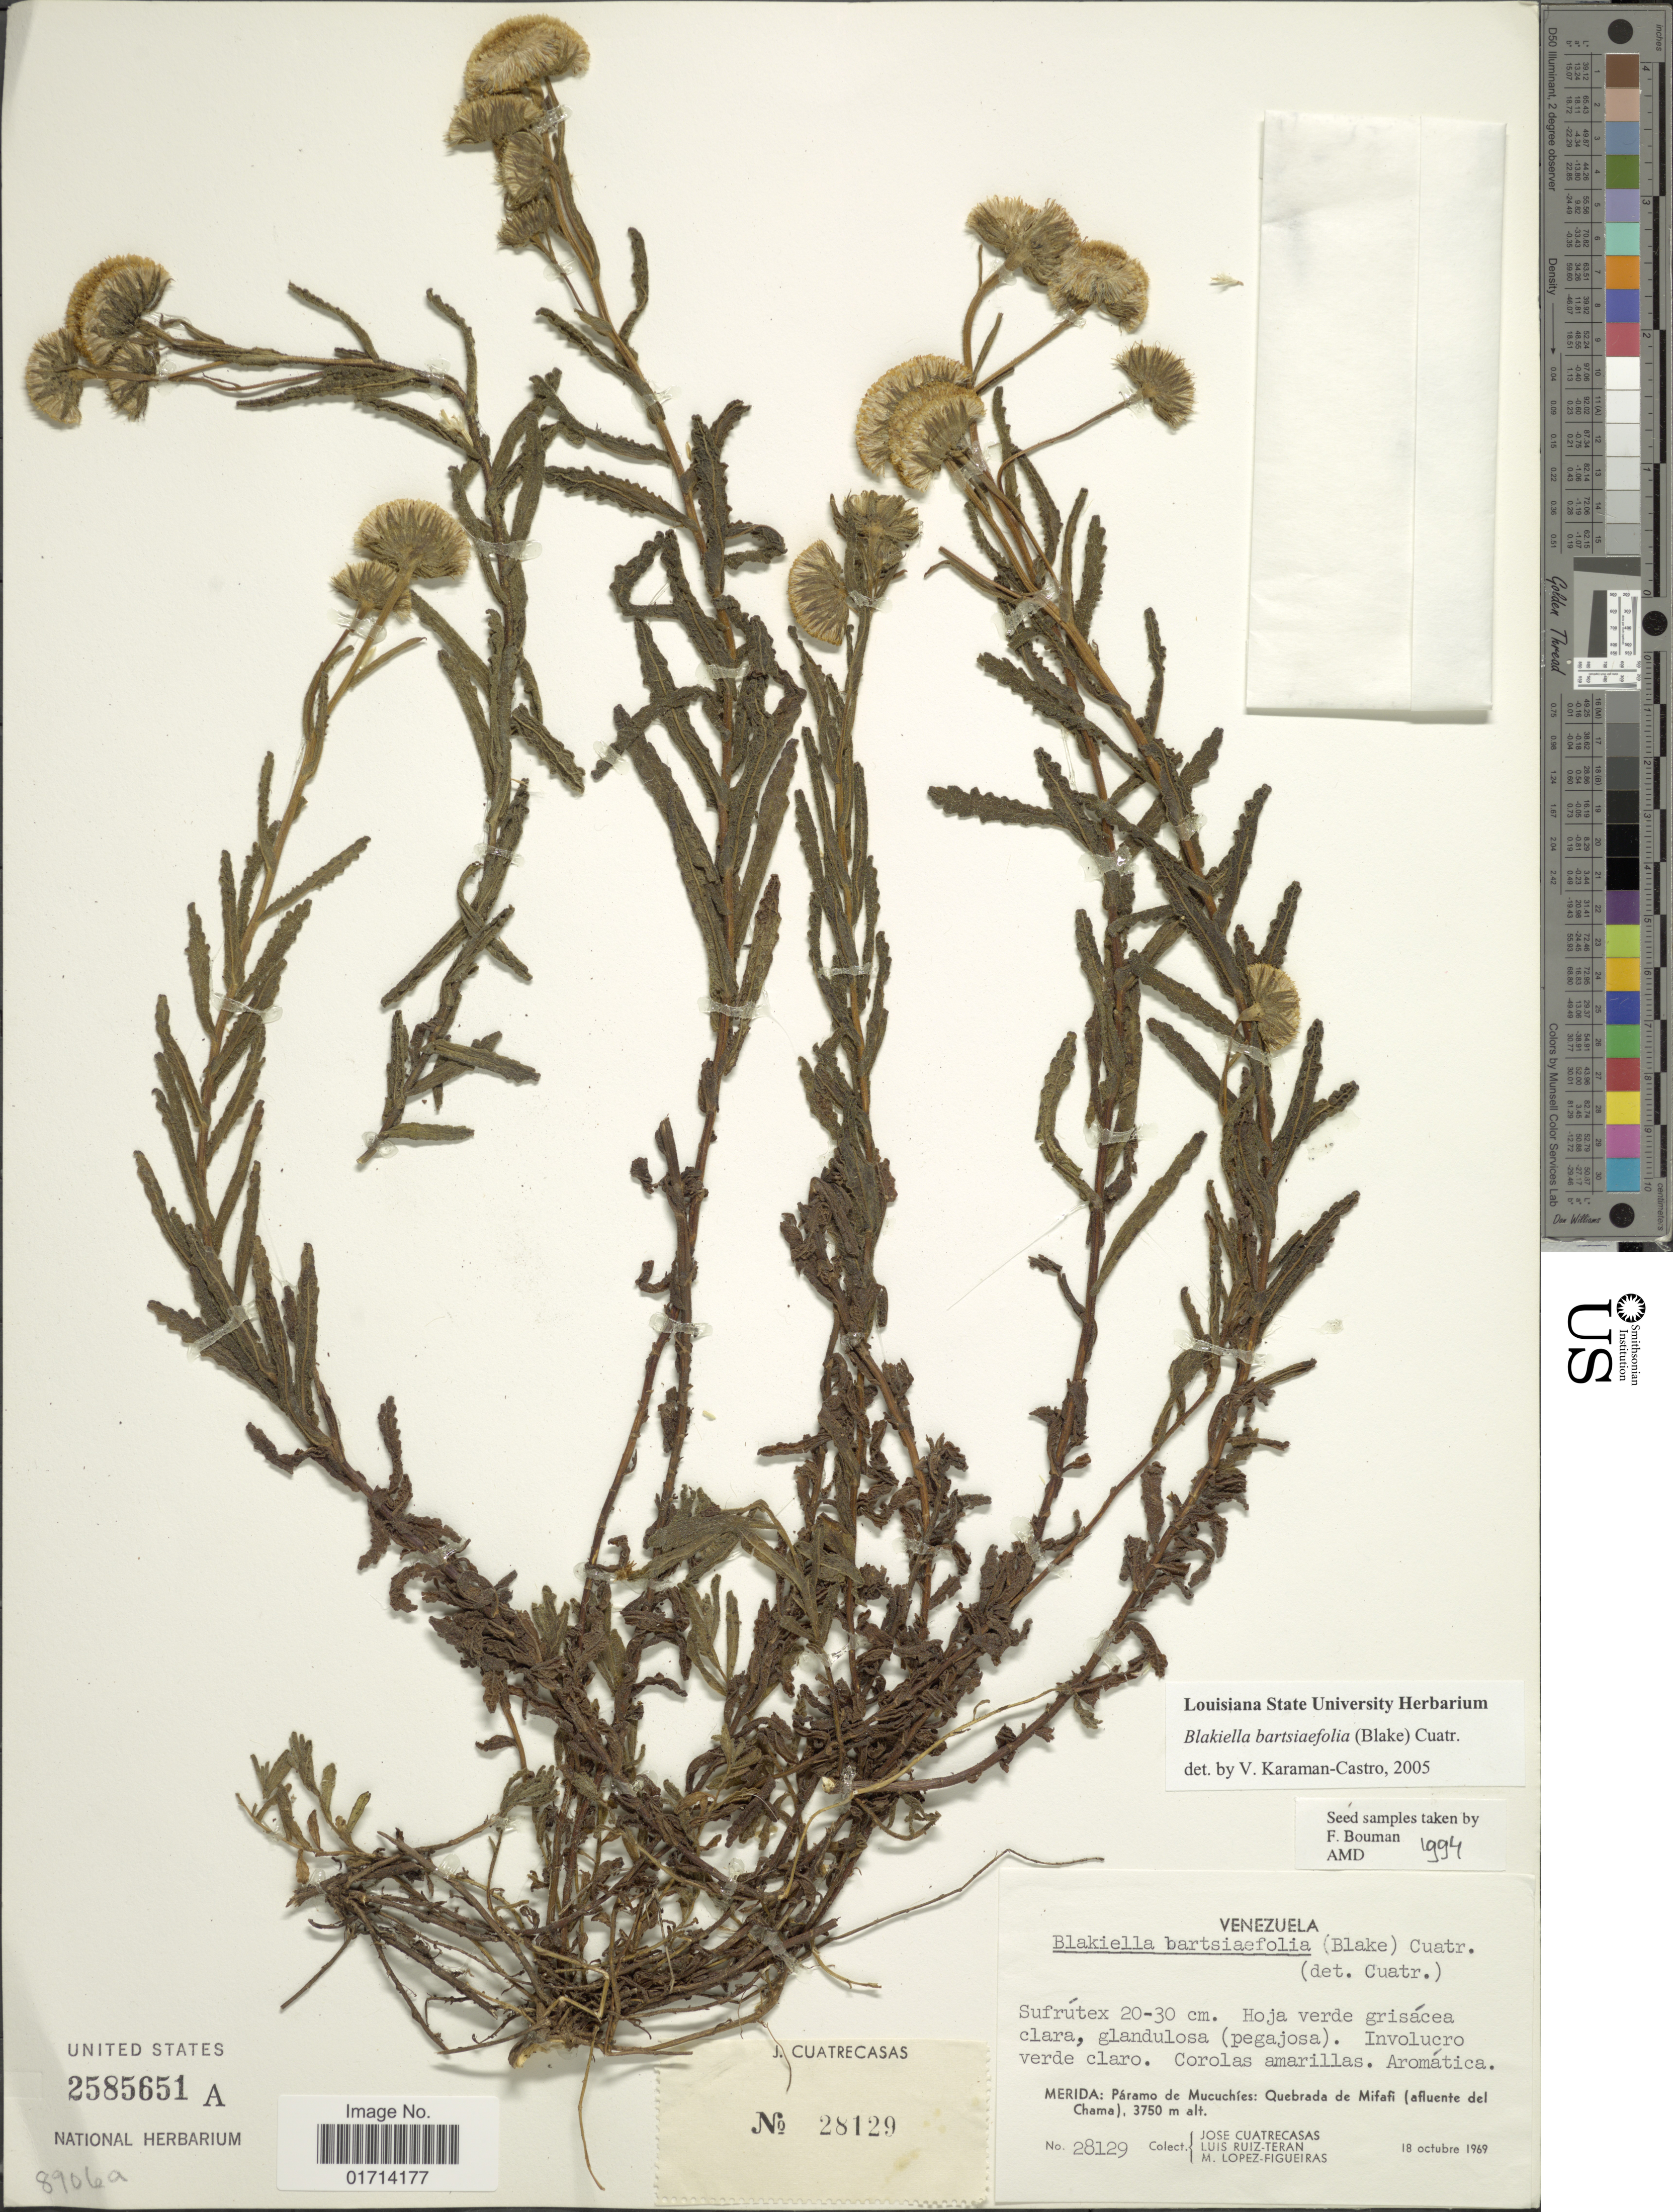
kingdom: Plantae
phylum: Tracheophyta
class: Magnoliopsida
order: Asterales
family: Asteraceae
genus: Blakiella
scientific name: Blakiella bartsiifolia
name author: (S.F. Blake) Cuatrec.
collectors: J. Cuatrecasas, L. Teran & M. Lopéz-F.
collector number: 28129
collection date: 1969-10-18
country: Venezuela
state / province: Mérida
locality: Paramo de Mucuchies: Quebrada de Mifafi (afluente del Chama)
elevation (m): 3750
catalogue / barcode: US 2585651A